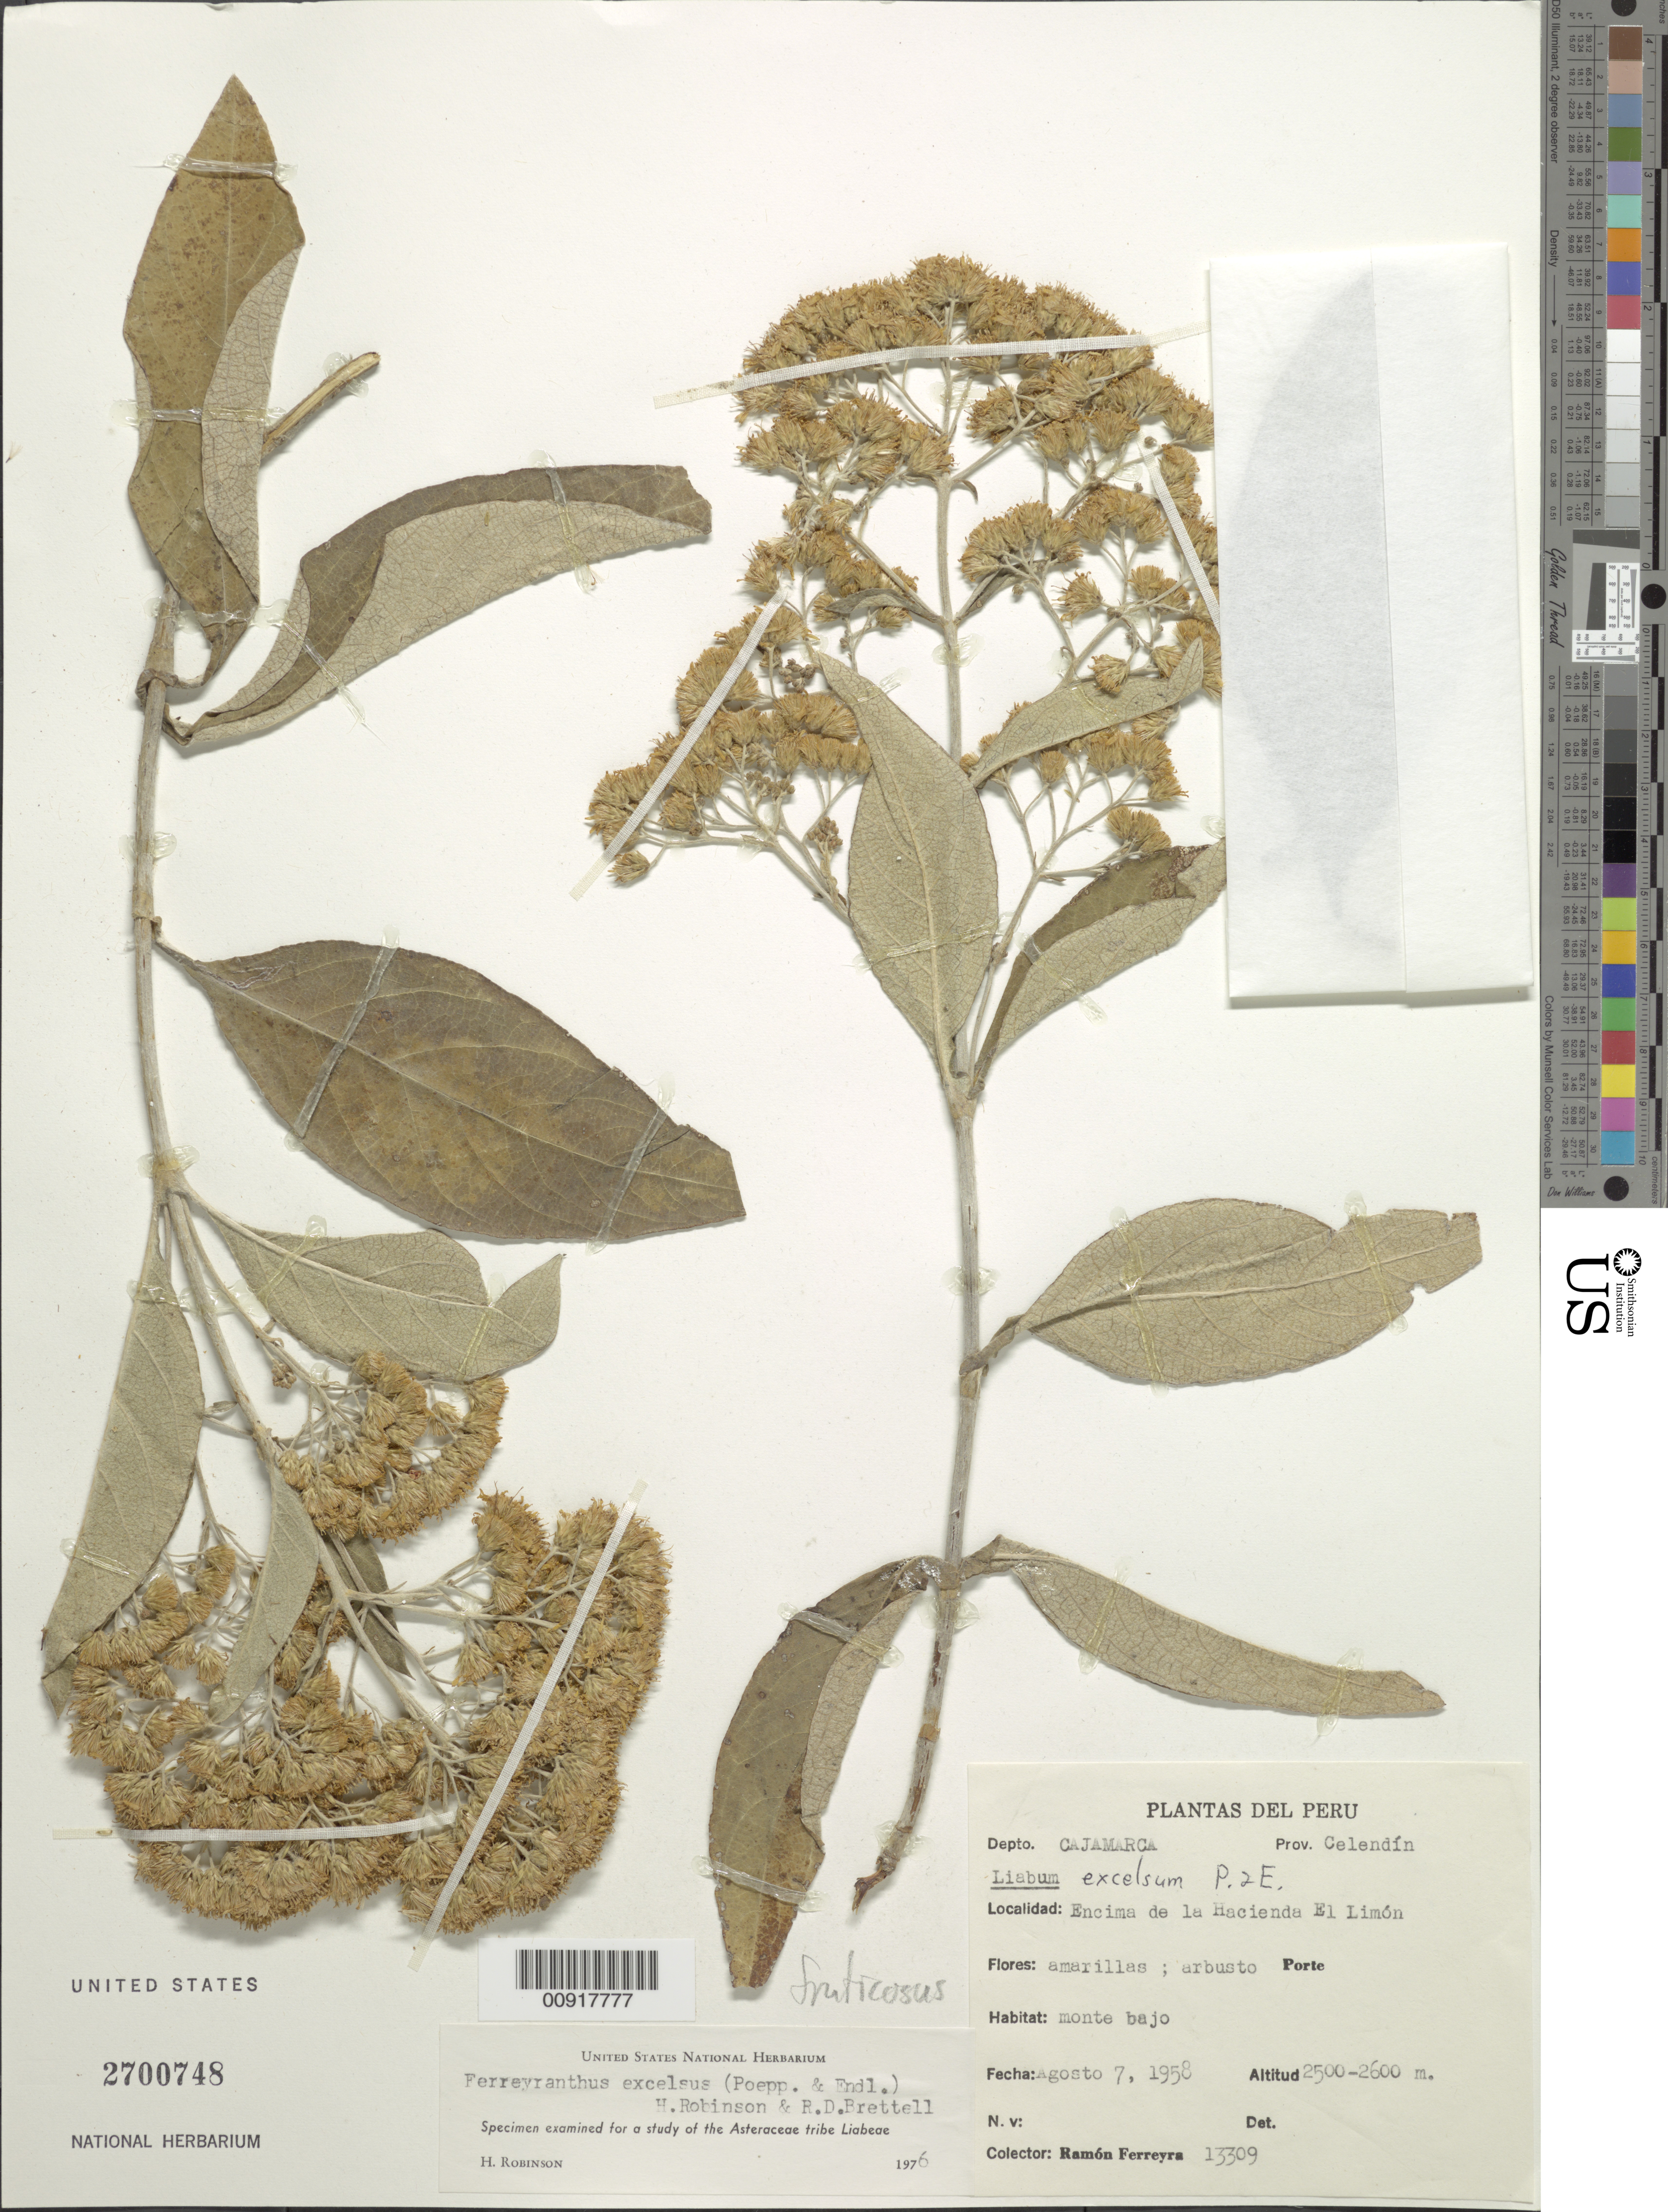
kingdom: Plantae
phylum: Tracheophyta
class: Magnoliopsida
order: Asterales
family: Asteraceae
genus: Ferreyranthus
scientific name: Ferreyranthus fruticosus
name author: (Muschl.) H. Rob.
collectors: R. A. Ferreyra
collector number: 13309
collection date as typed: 7 August 1958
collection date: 1958-08-07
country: Peru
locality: Prov. Celedín, Dpto. Cajamarca, encima de la Hacienda El Limón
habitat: Monte bajo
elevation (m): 2500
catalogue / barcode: US 2700748